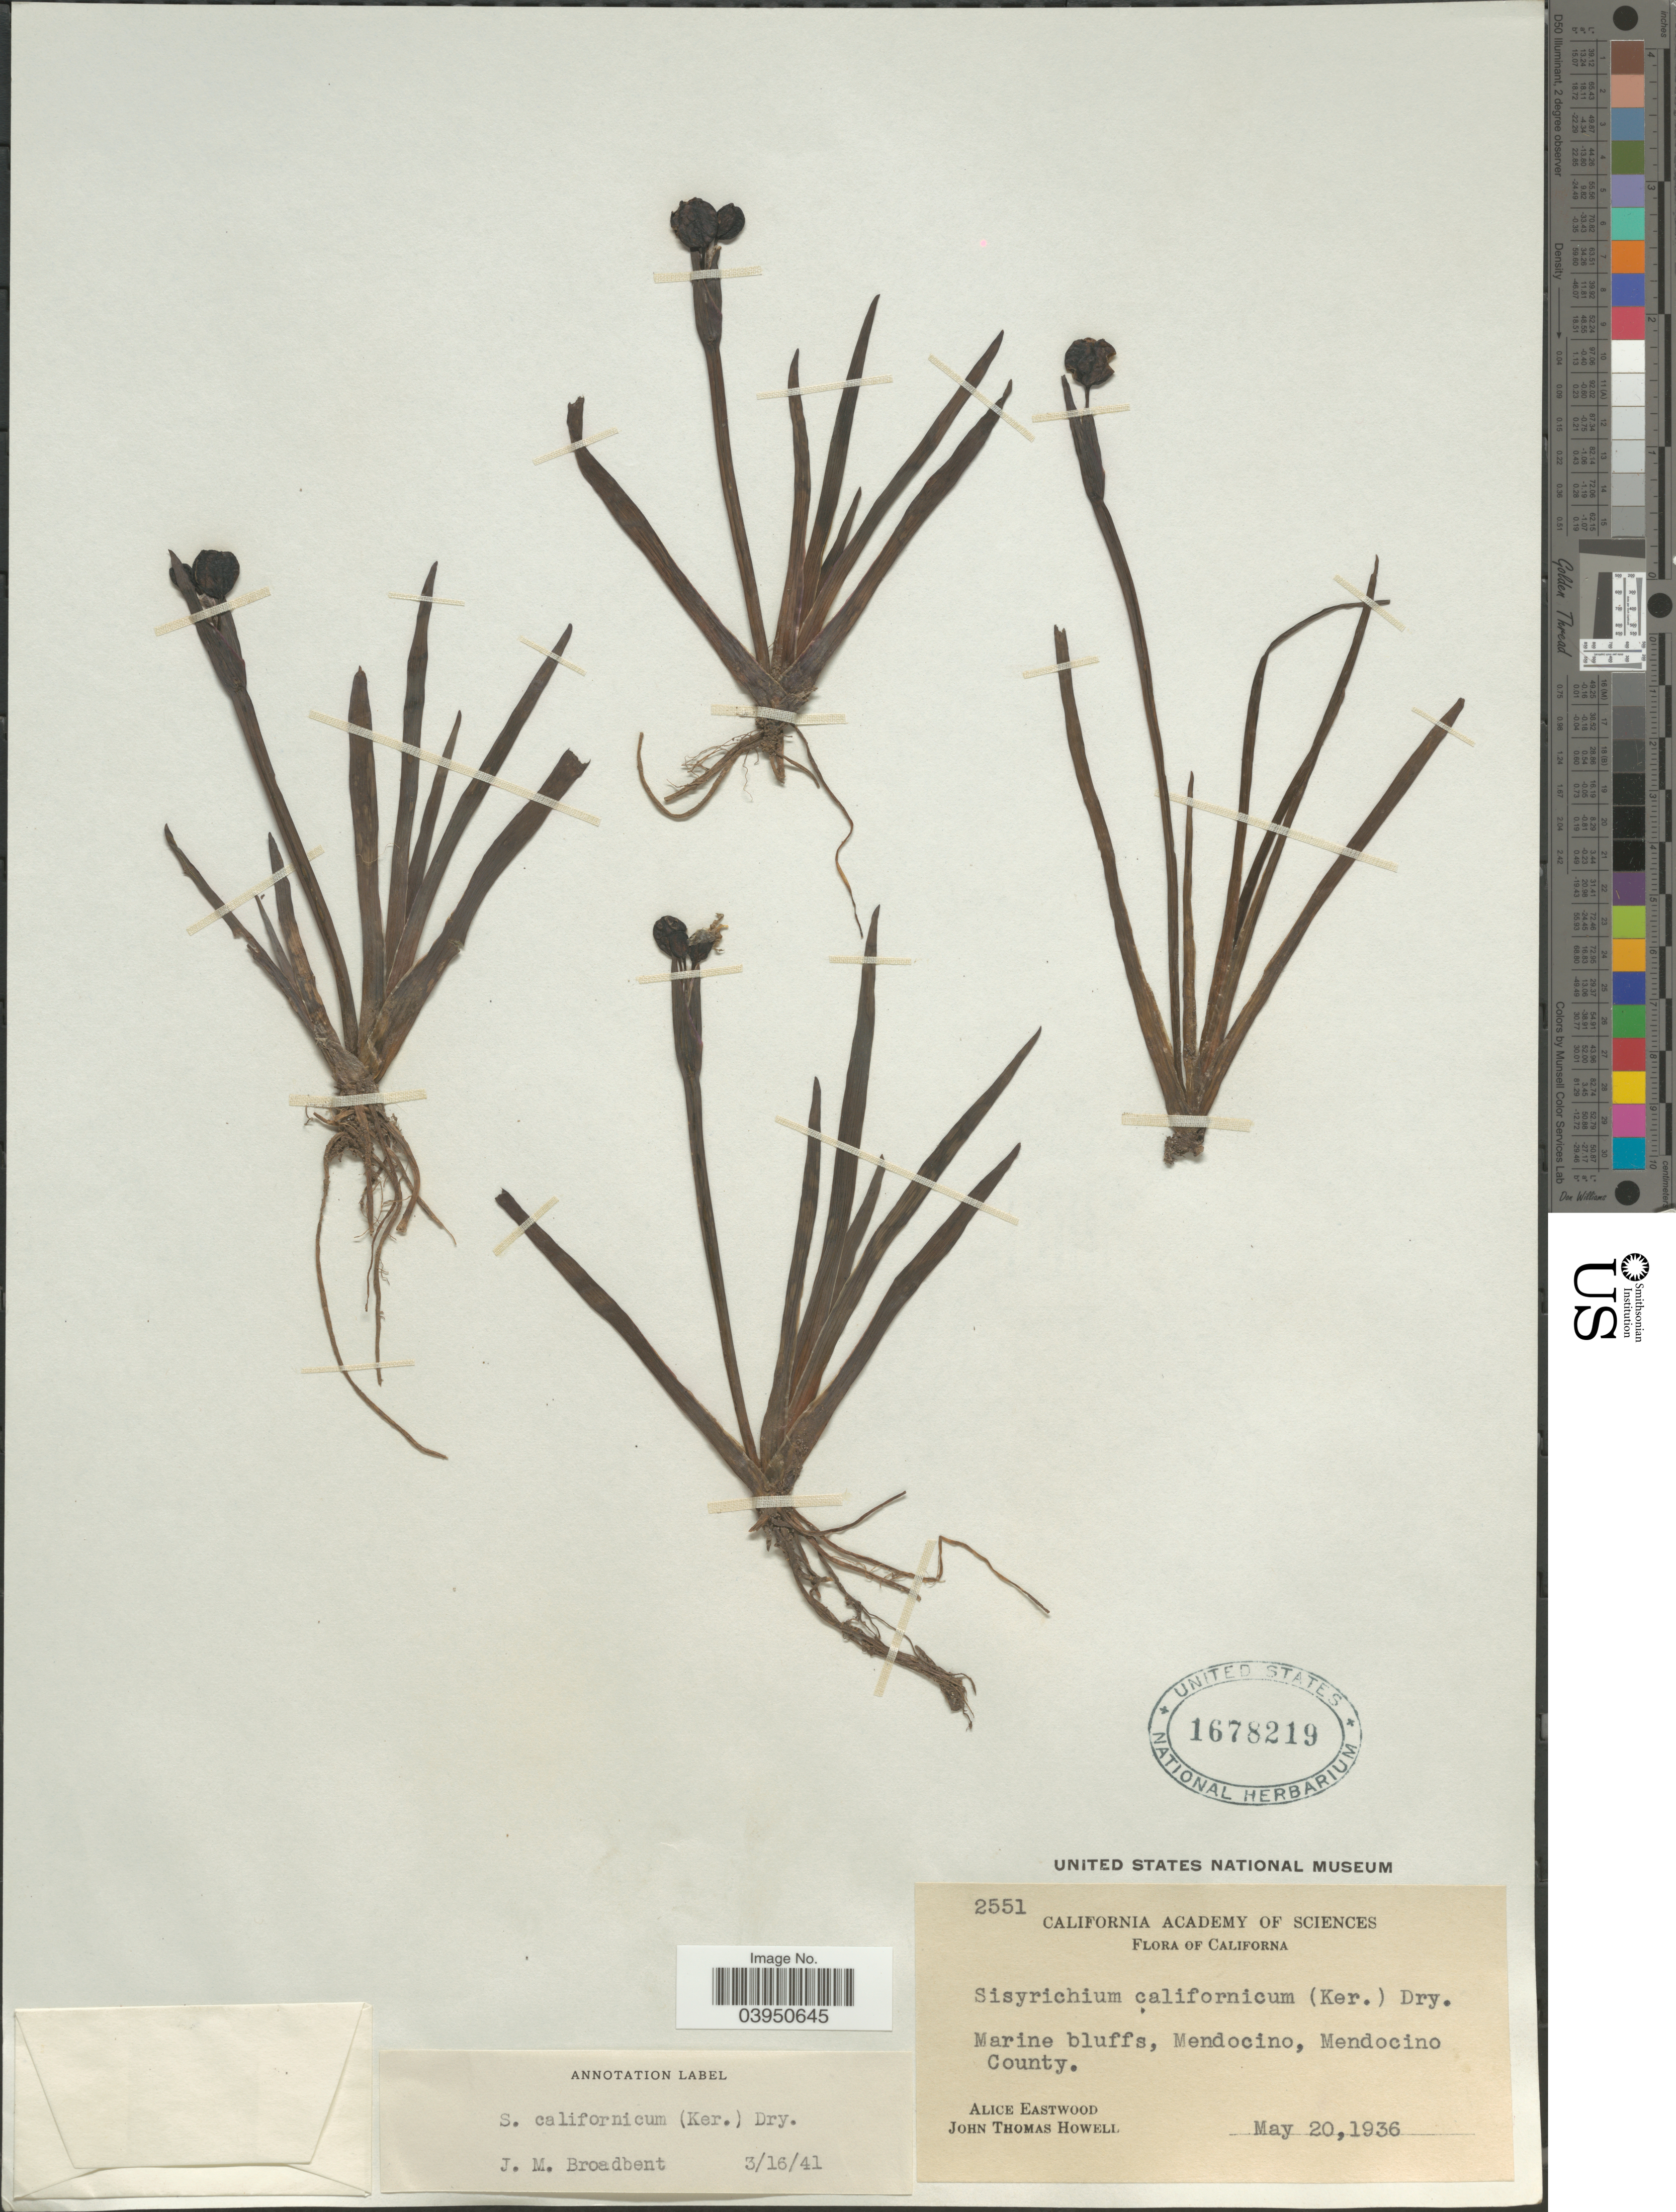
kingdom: Plantae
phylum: Tracheophyta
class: Liliopsida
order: Asparagales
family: Iridaceae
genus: Sisyrinchium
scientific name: Sisyrinchium californicum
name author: (Ker Gawl.) Dryand.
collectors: A. Eastwood & J. T. Howell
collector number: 2551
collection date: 1936-05-20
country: United States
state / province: California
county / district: Mendocino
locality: Marine bluffs, Mendocino, Mendocino County.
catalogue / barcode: US 1678219